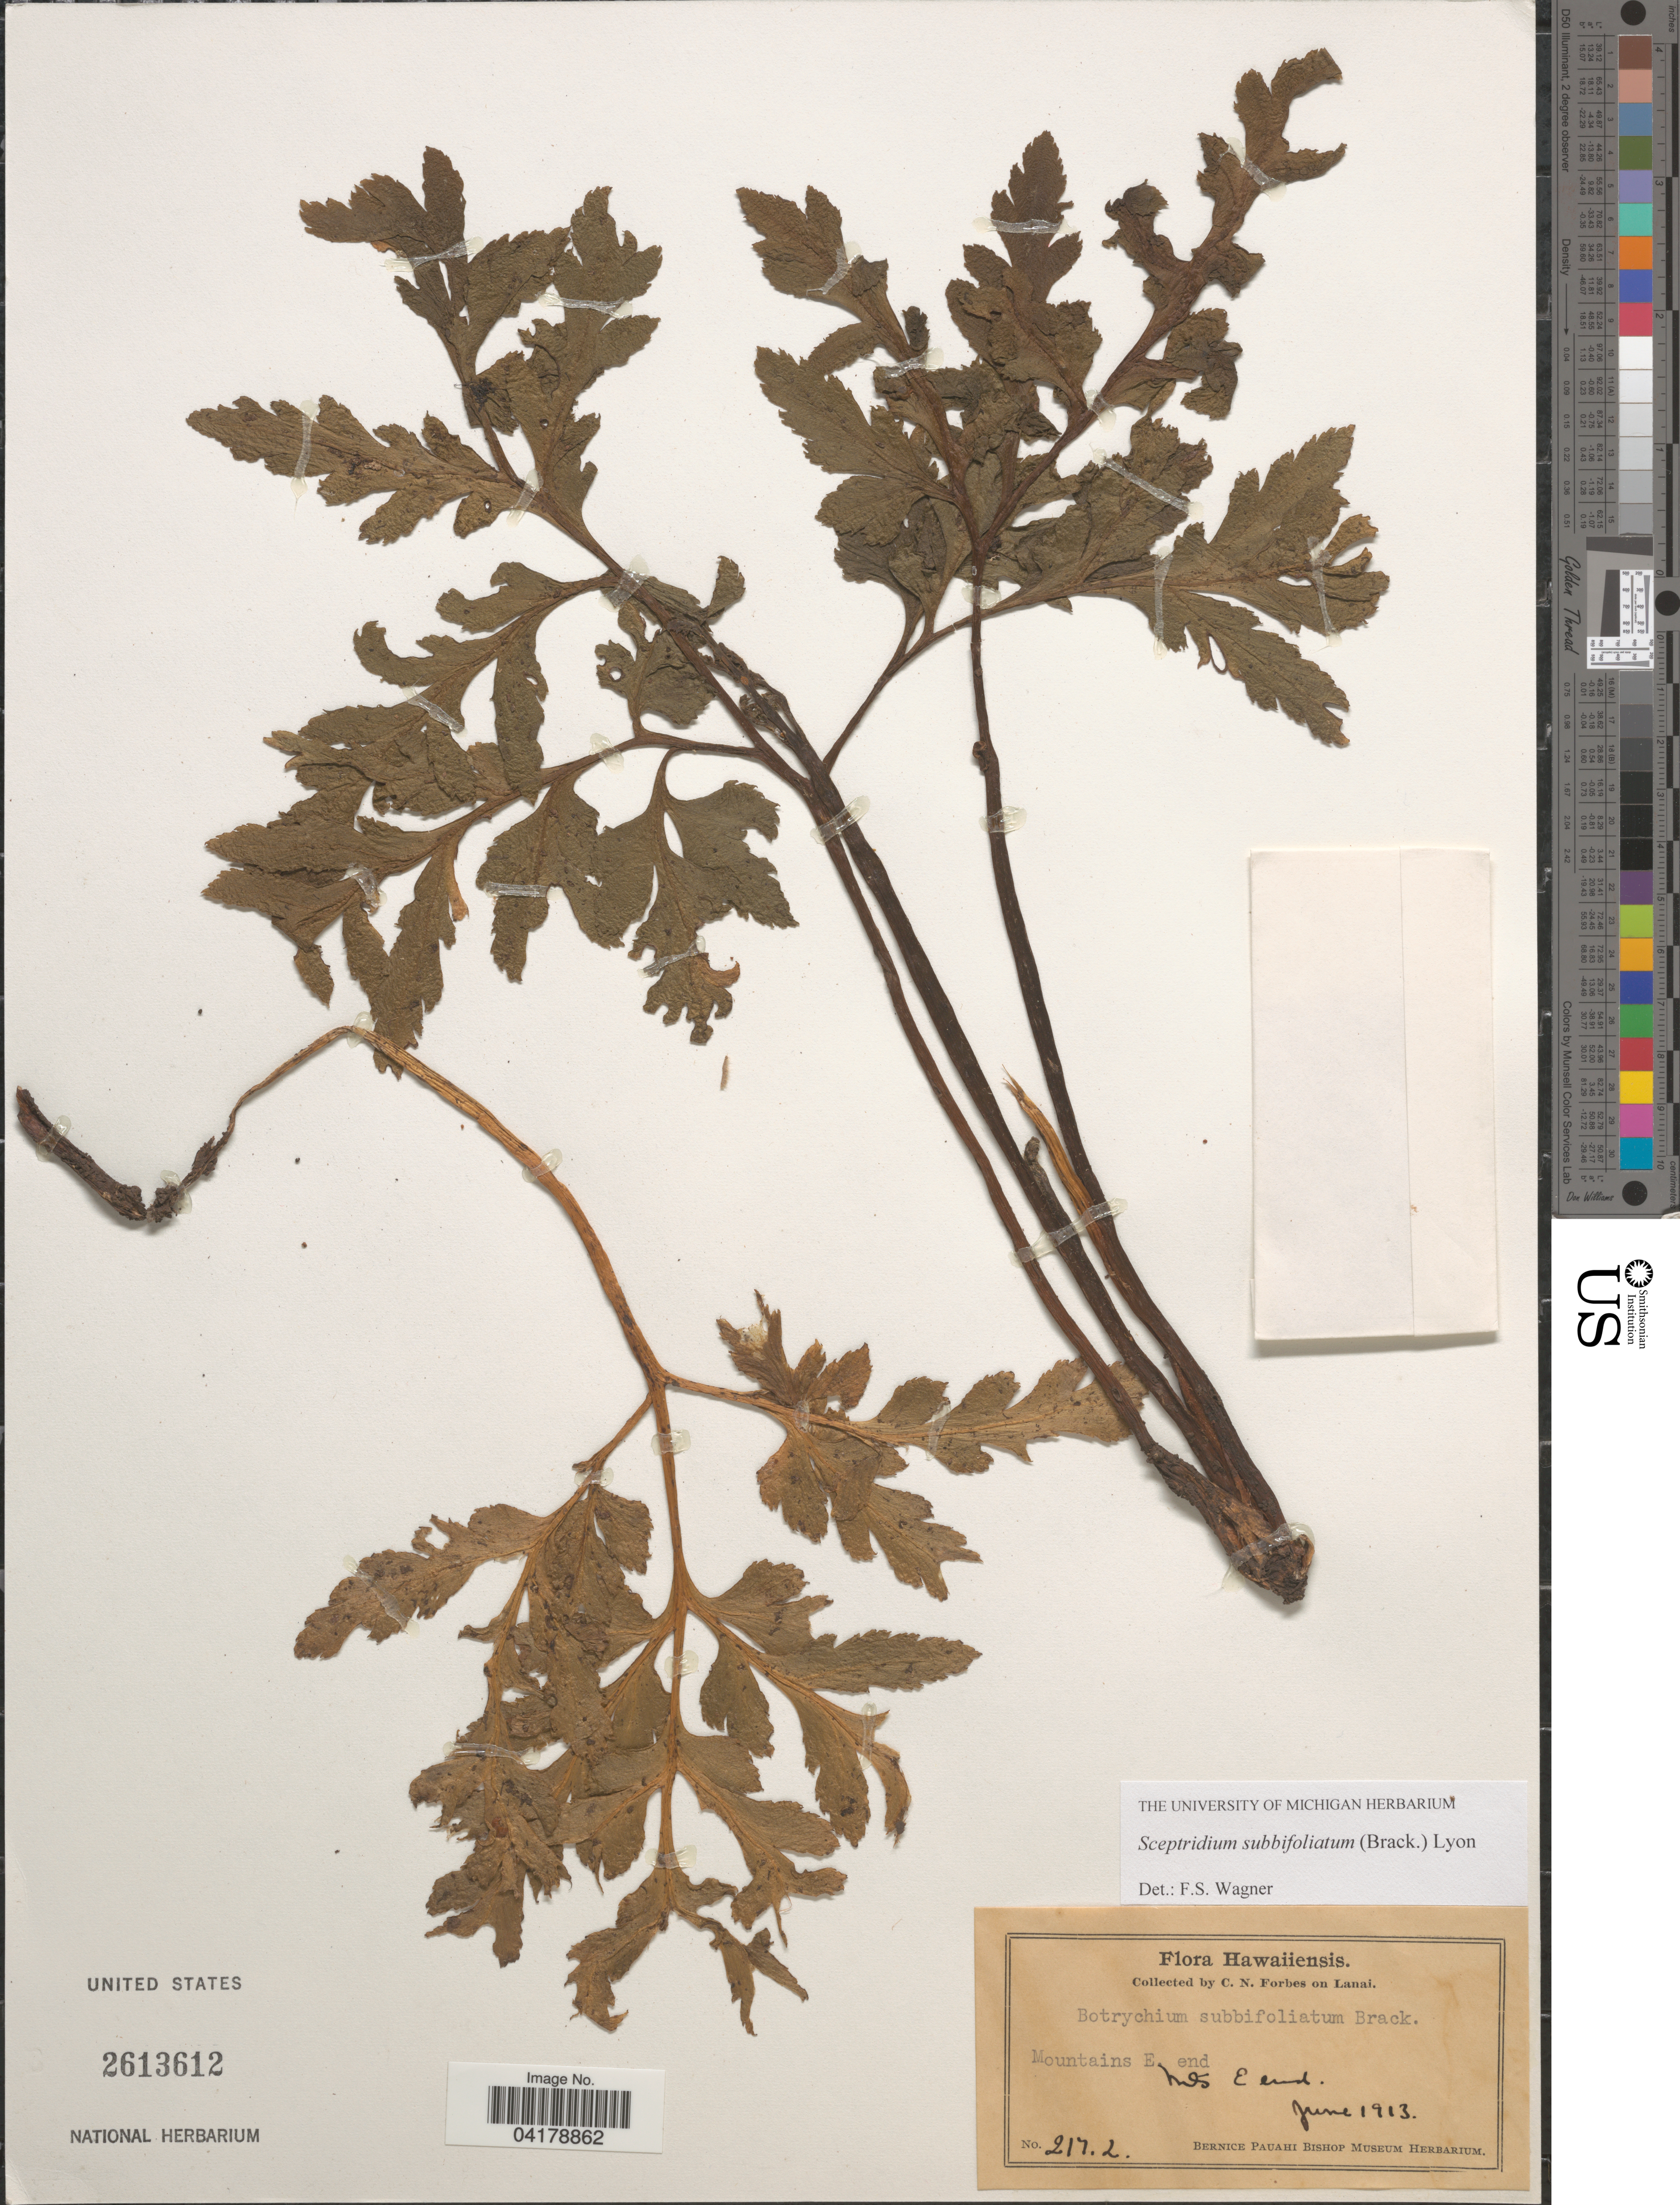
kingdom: Plantae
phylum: Tracheophyta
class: Polypodiopsida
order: Ophioglossales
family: Ophioglossaceae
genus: Sceptridium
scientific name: Sceptridium subbifoliatum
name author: (Brack.) Lyon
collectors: C. N. Forbes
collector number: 2172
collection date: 1913-06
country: United States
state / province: Hawaii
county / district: Maui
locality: Lanai. Mountains E. end.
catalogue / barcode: US 2613612